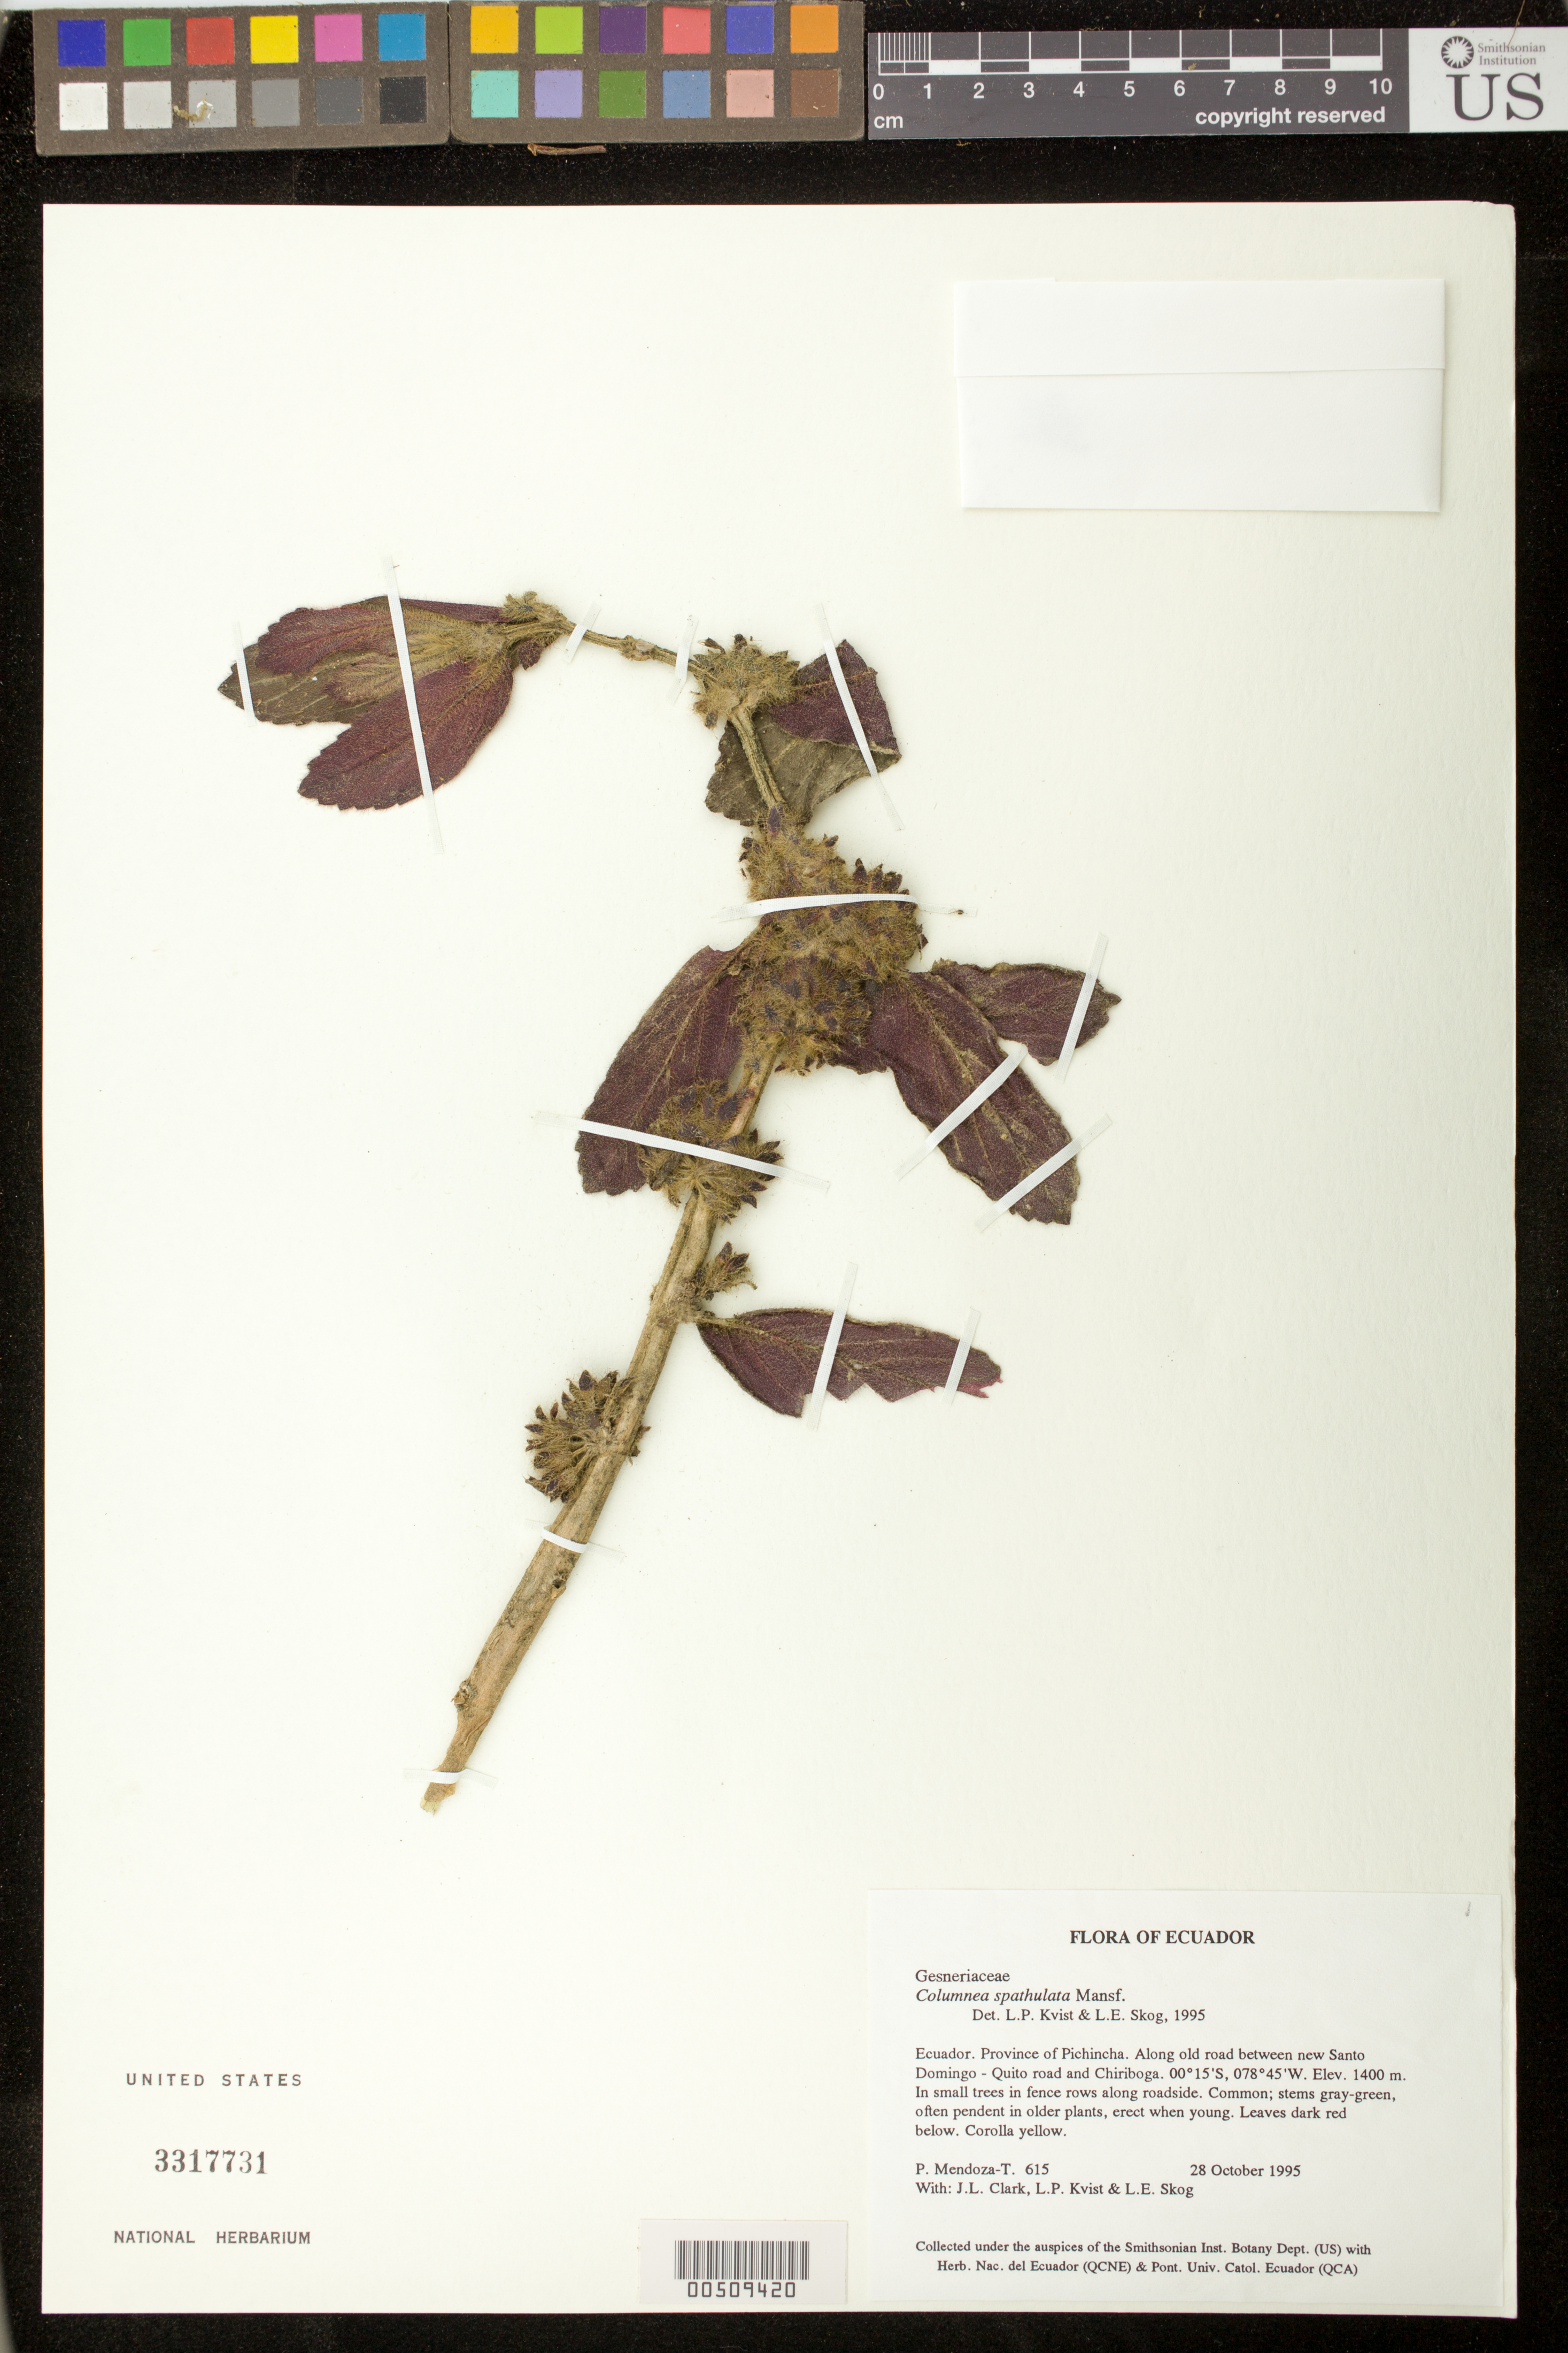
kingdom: Plantae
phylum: Tracheophyta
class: Magnoliopsida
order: Lamiales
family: Gesneriaceae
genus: Columnea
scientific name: Columnea spathulata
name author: Mansf.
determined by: Skog, Laurence E.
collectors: P. Mendoza-T., J. L. Clark, L. P. Kvist & L. E. Skog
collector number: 615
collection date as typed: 28 Oct 1995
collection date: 1995-10-28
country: Ecuador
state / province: Pichincha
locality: Along old road between new Santo Domingo - Quito road and Chiriboga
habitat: In small trees in fence rows along roadside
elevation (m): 1400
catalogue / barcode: US 3317731